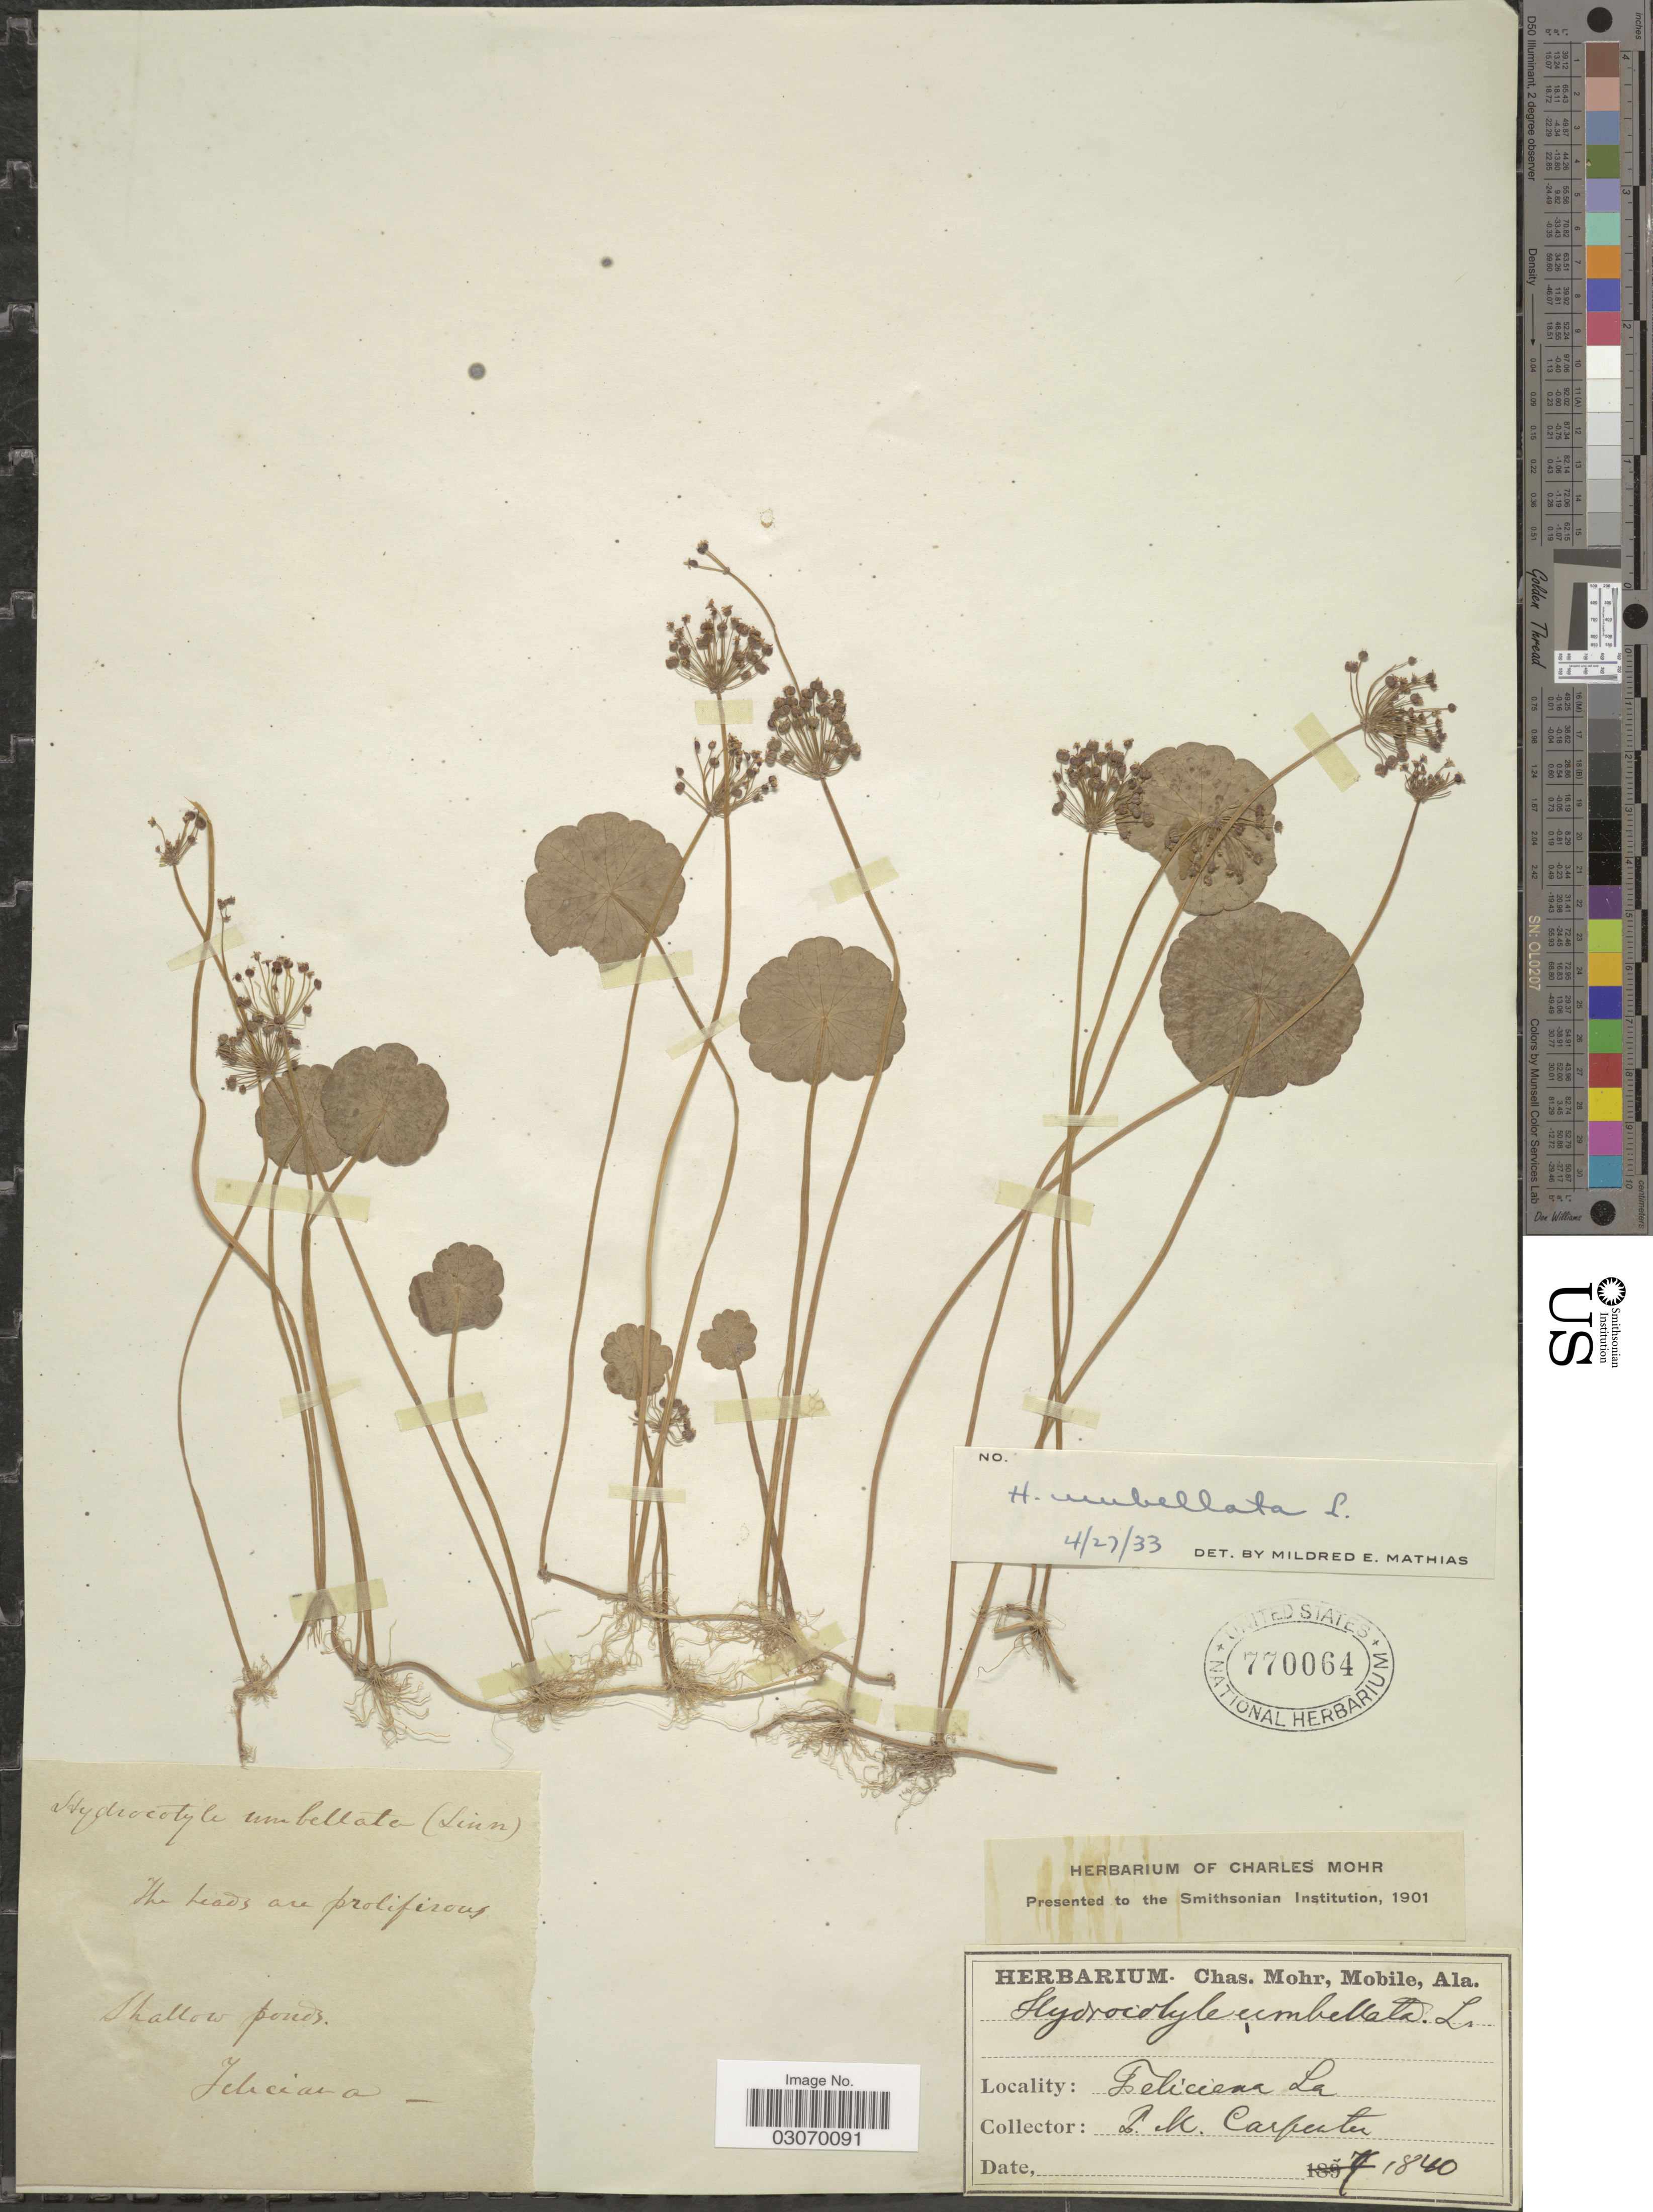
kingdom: Plantae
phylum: Tracheophyta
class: Magnoliopsida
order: Apiales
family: Araliaceae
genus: Hydrocotyle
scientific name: Hydrocotyle umbellata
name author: L.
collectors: M. Carpenter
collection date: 1840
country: United States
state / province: Louisiana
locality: Feliciana.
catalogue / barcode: US 770064